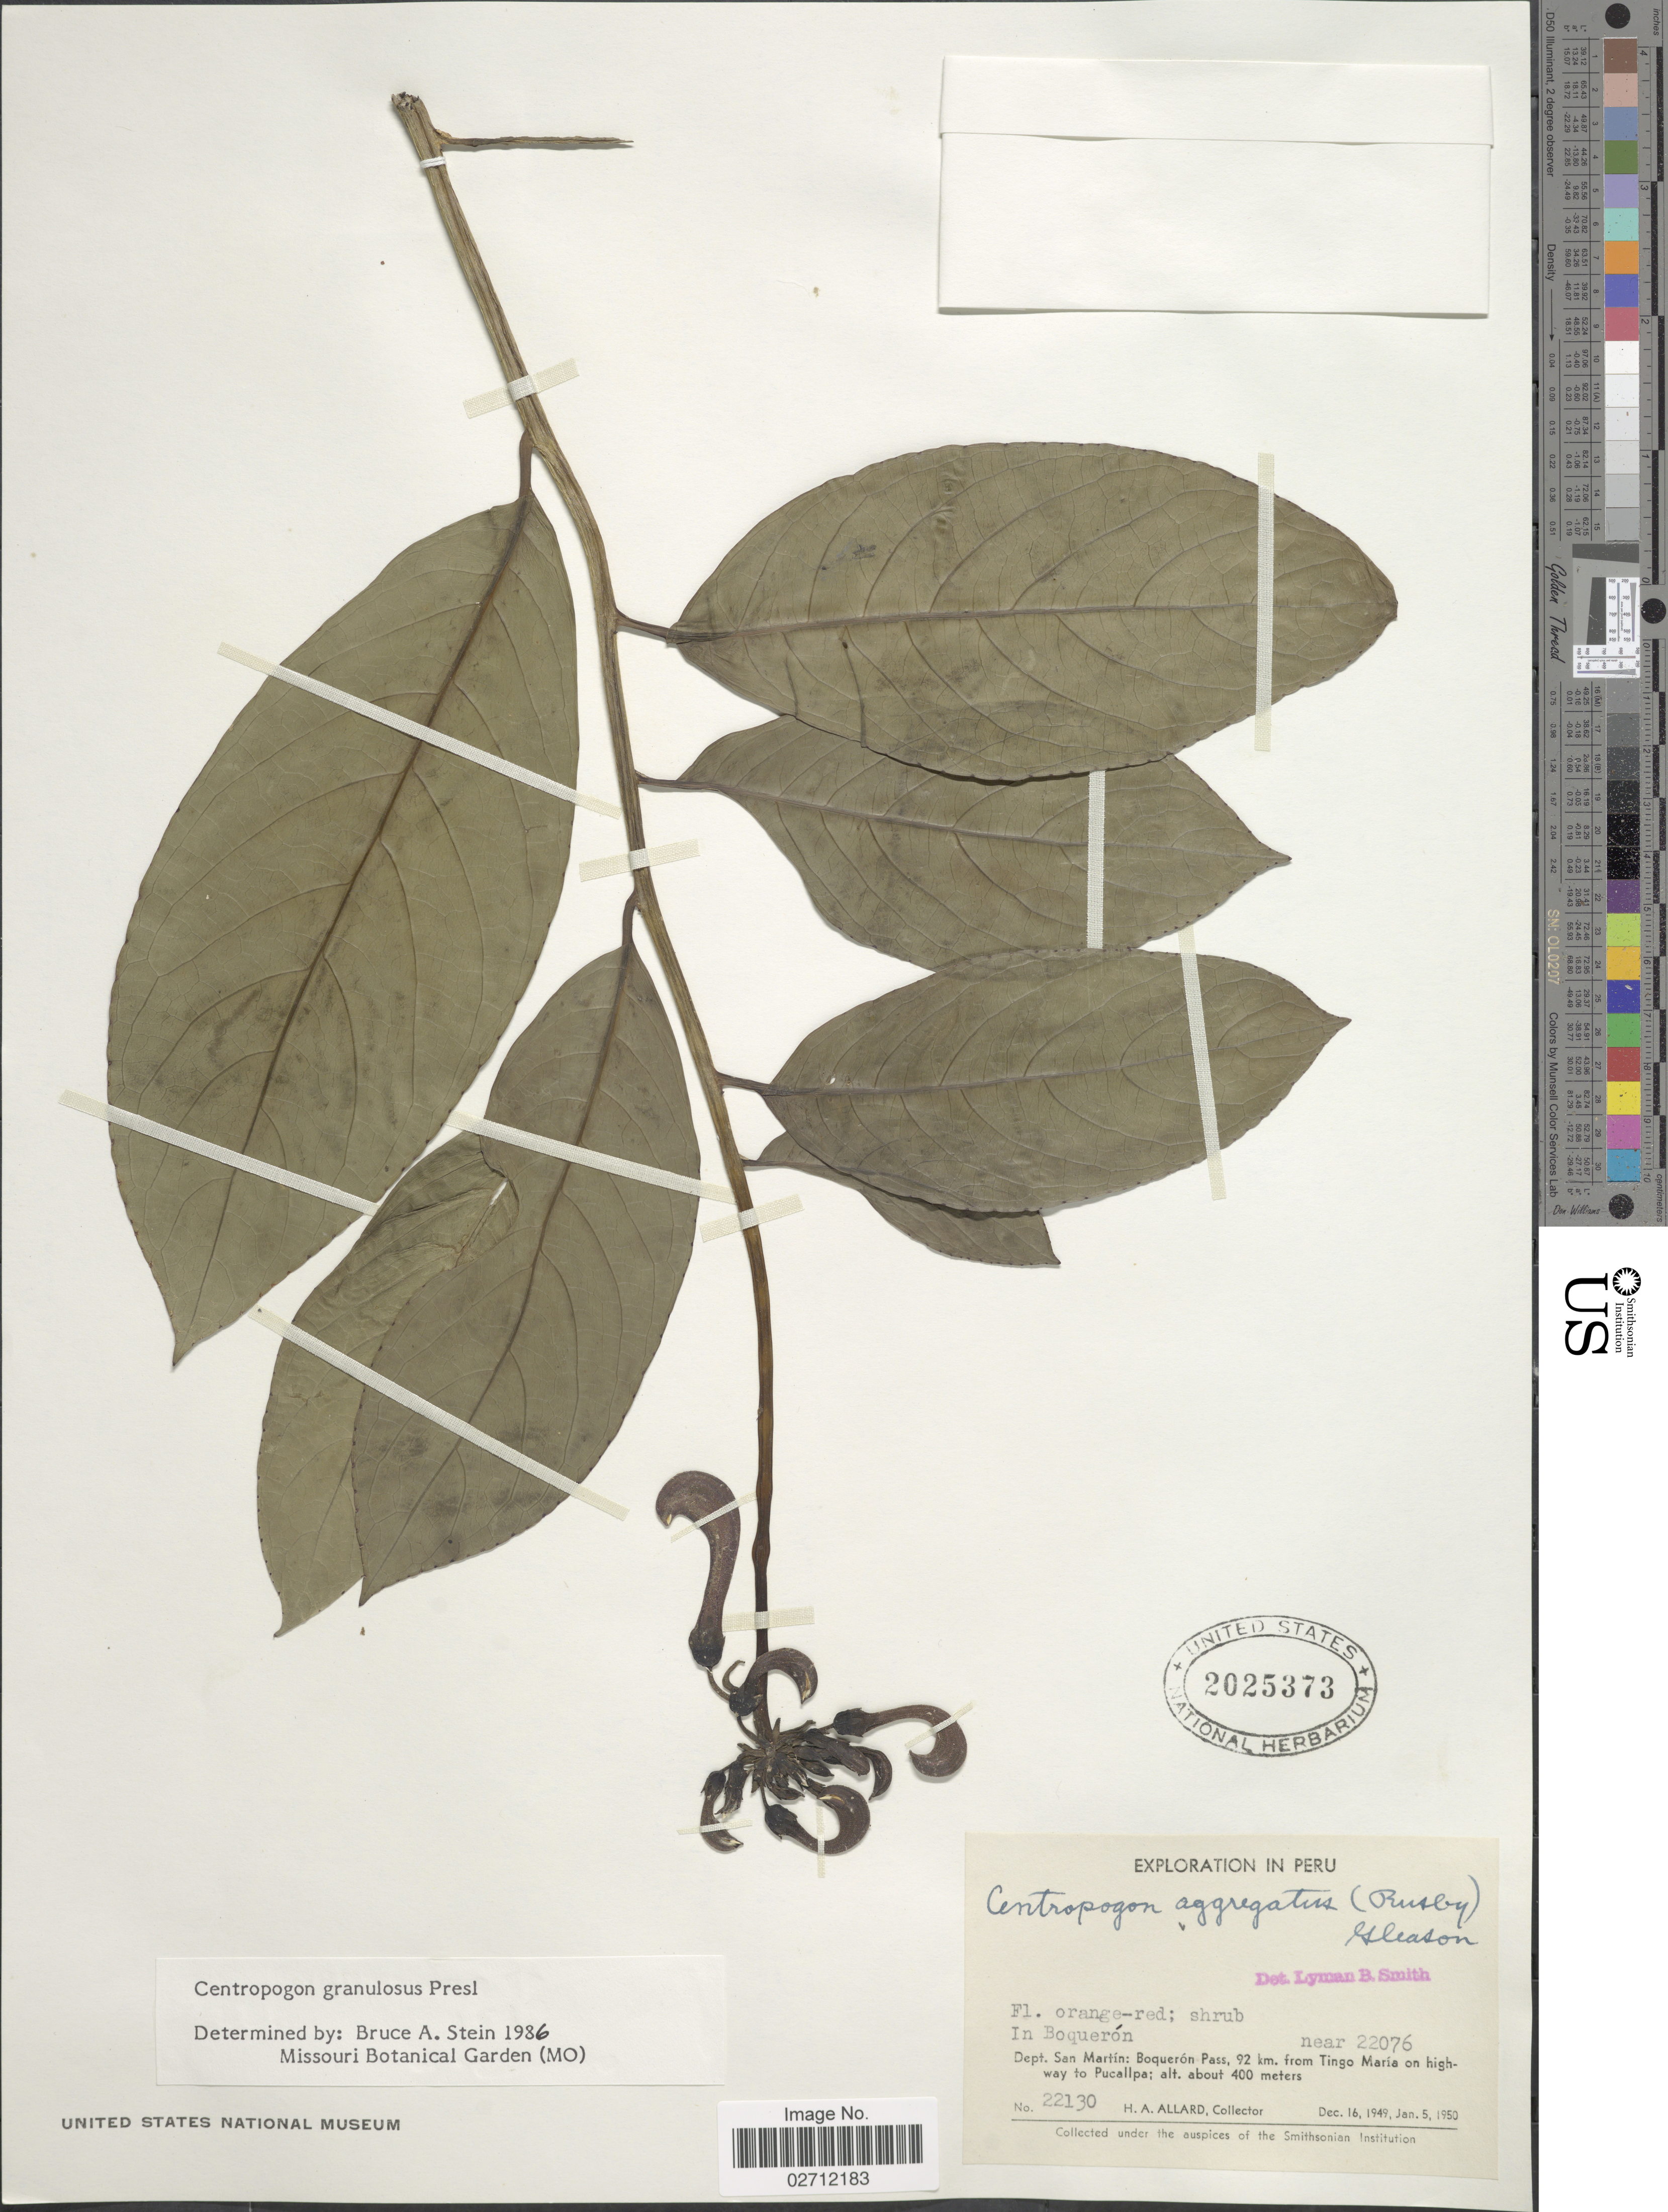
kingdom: Plantae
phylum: Tracheophyta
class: Magnoliopsida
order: Asterales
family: Campanulaceae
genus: Centropogon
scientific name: Centropogon granulosus subsp. granulosus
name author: C. Presl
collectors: H. A. Allard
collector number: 22130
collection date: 1949-12-16/1950-01-05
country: Peru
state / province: San Martín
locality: In Boqueron, Boqueron Pass, 92 km. from Tingo Maria on highway to Pucallpa.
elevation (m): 400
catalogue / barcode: US 2025373